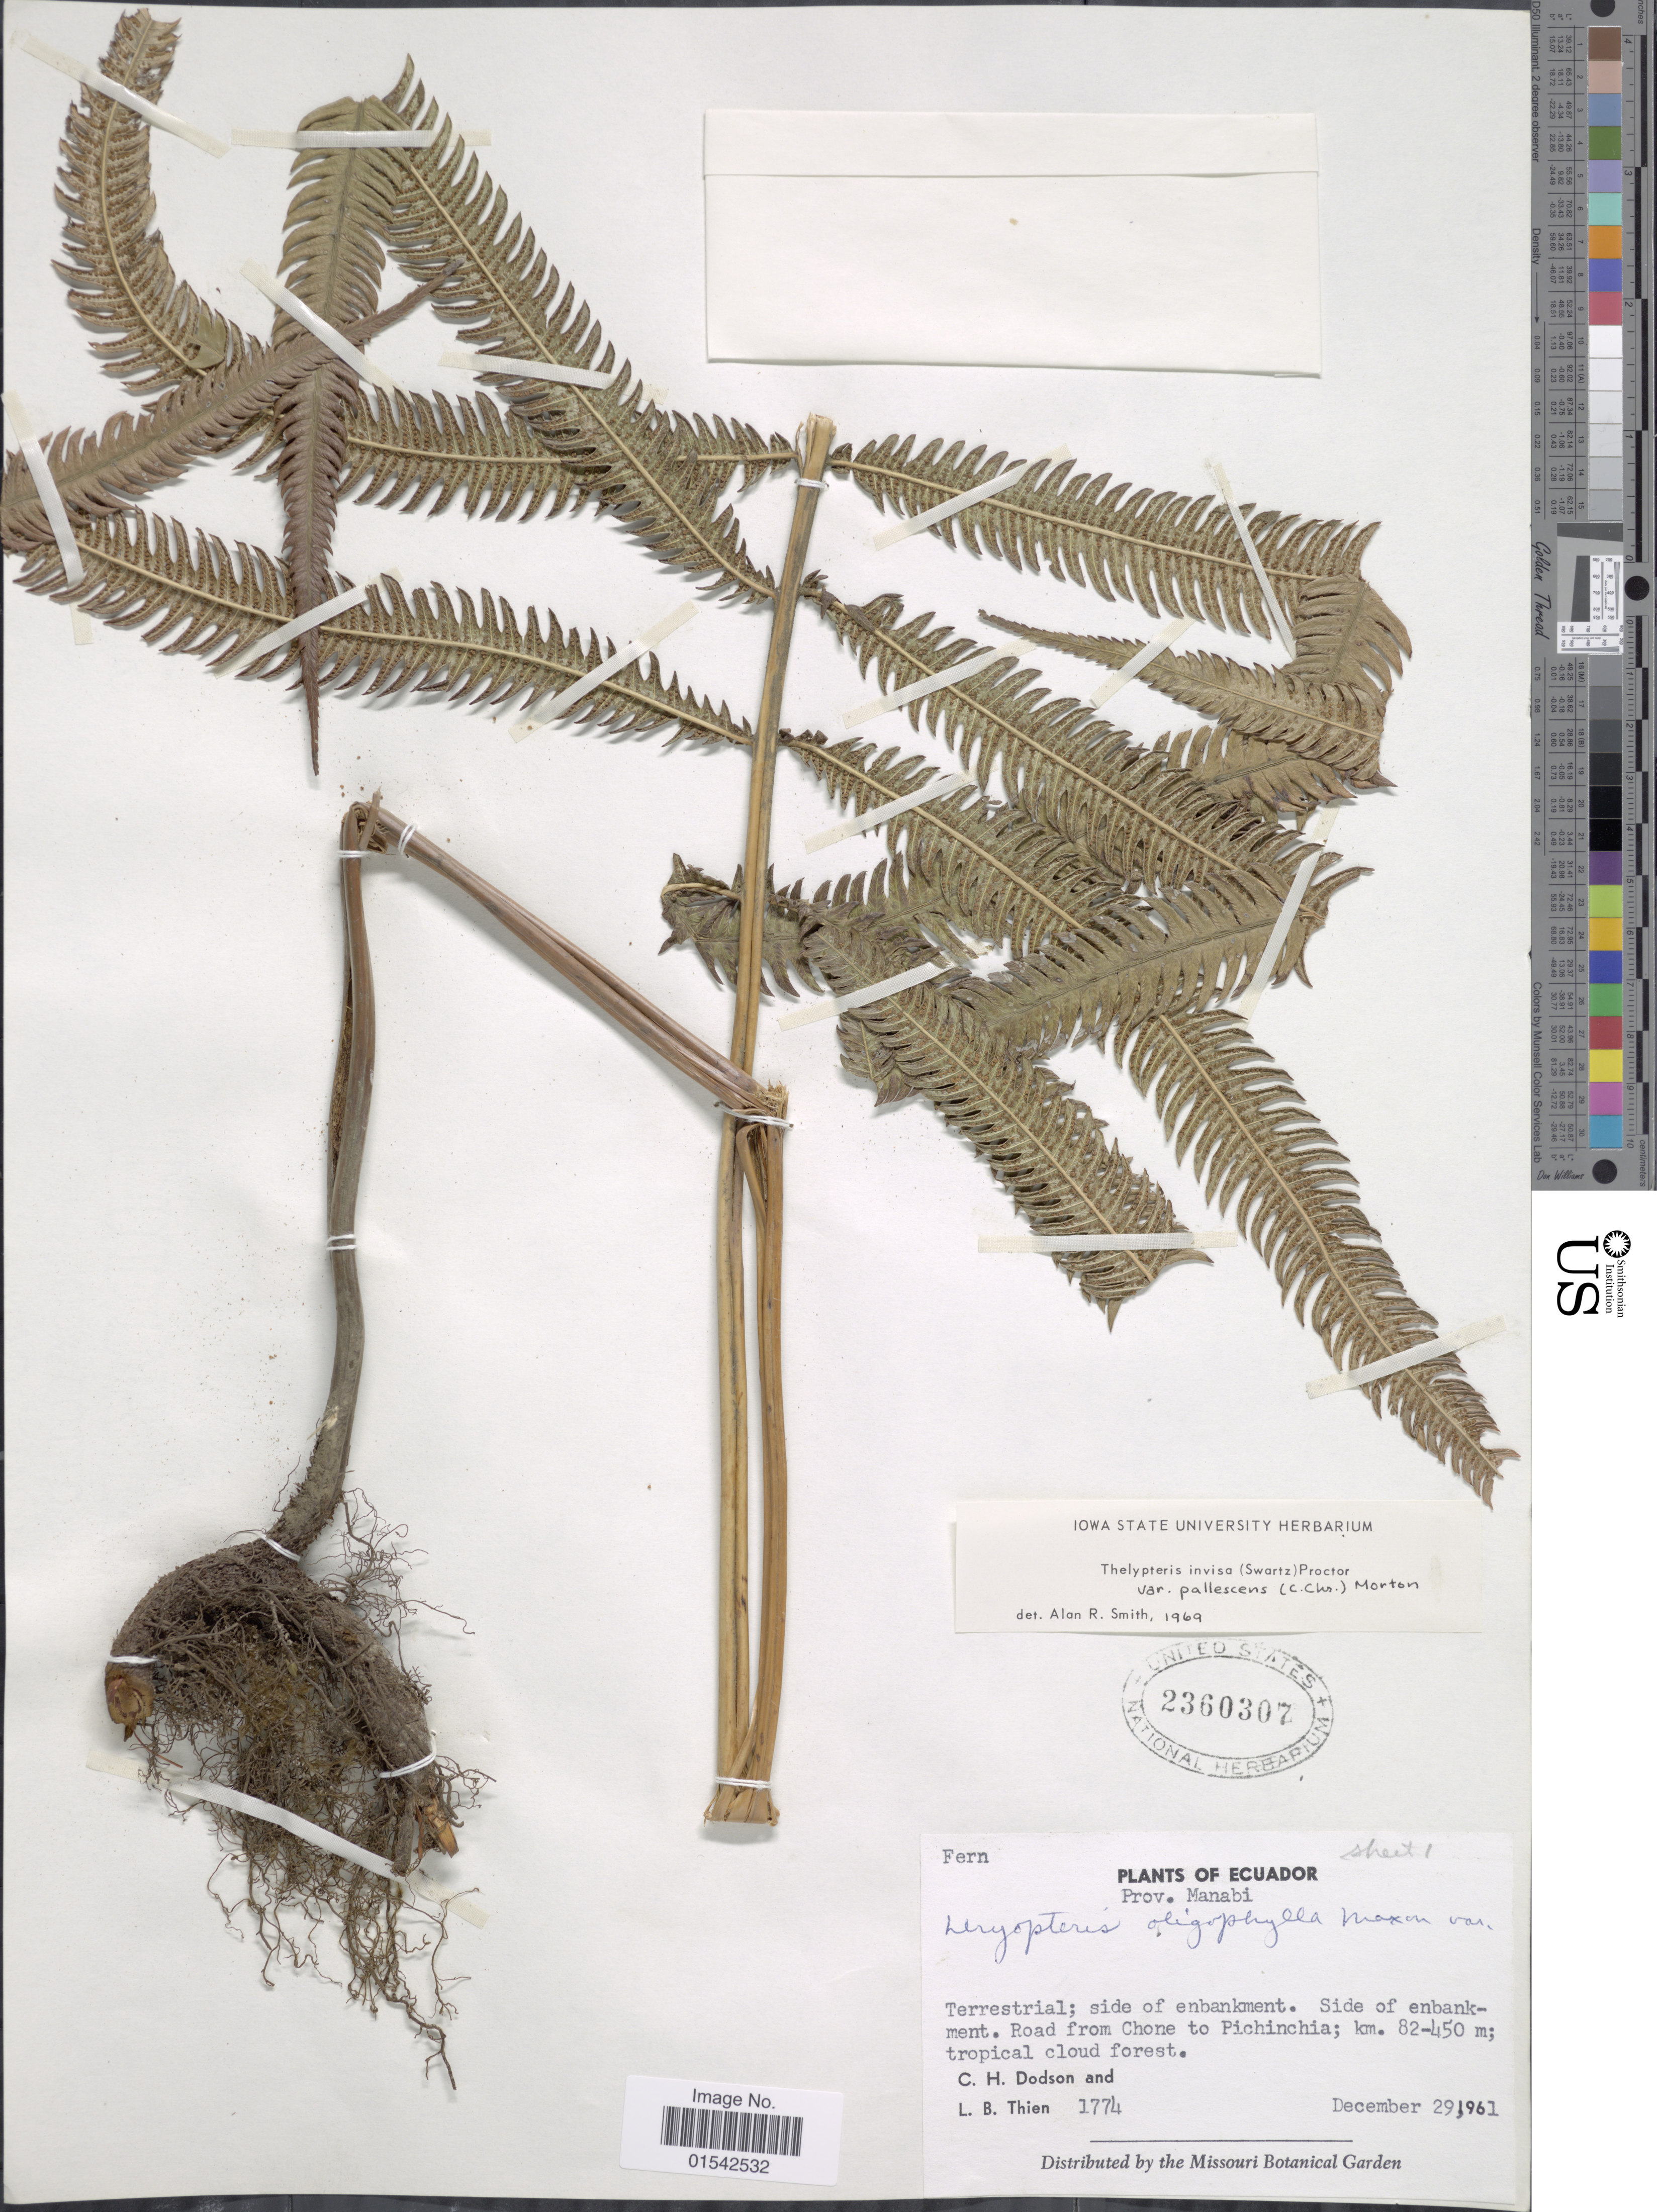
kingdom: Plantae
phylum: Tracheophyta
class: Polypodiopsida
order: Polypodiales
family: Thelypteridaceae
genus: Cyclosorus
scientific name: Cyclosorus grandis (A.R. Sm.) var. pallescens (C. Chr.) comb. ined.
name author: (A.R. Sm.)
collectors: C. H. Dodson & L. Thien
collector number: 1774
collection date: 1961-12-29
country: Ecuador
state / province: Manabí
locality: Side of enbankment. Road from Chone to Pichinchia; tropical cloud forest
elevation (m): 82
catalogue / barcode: US 2360307